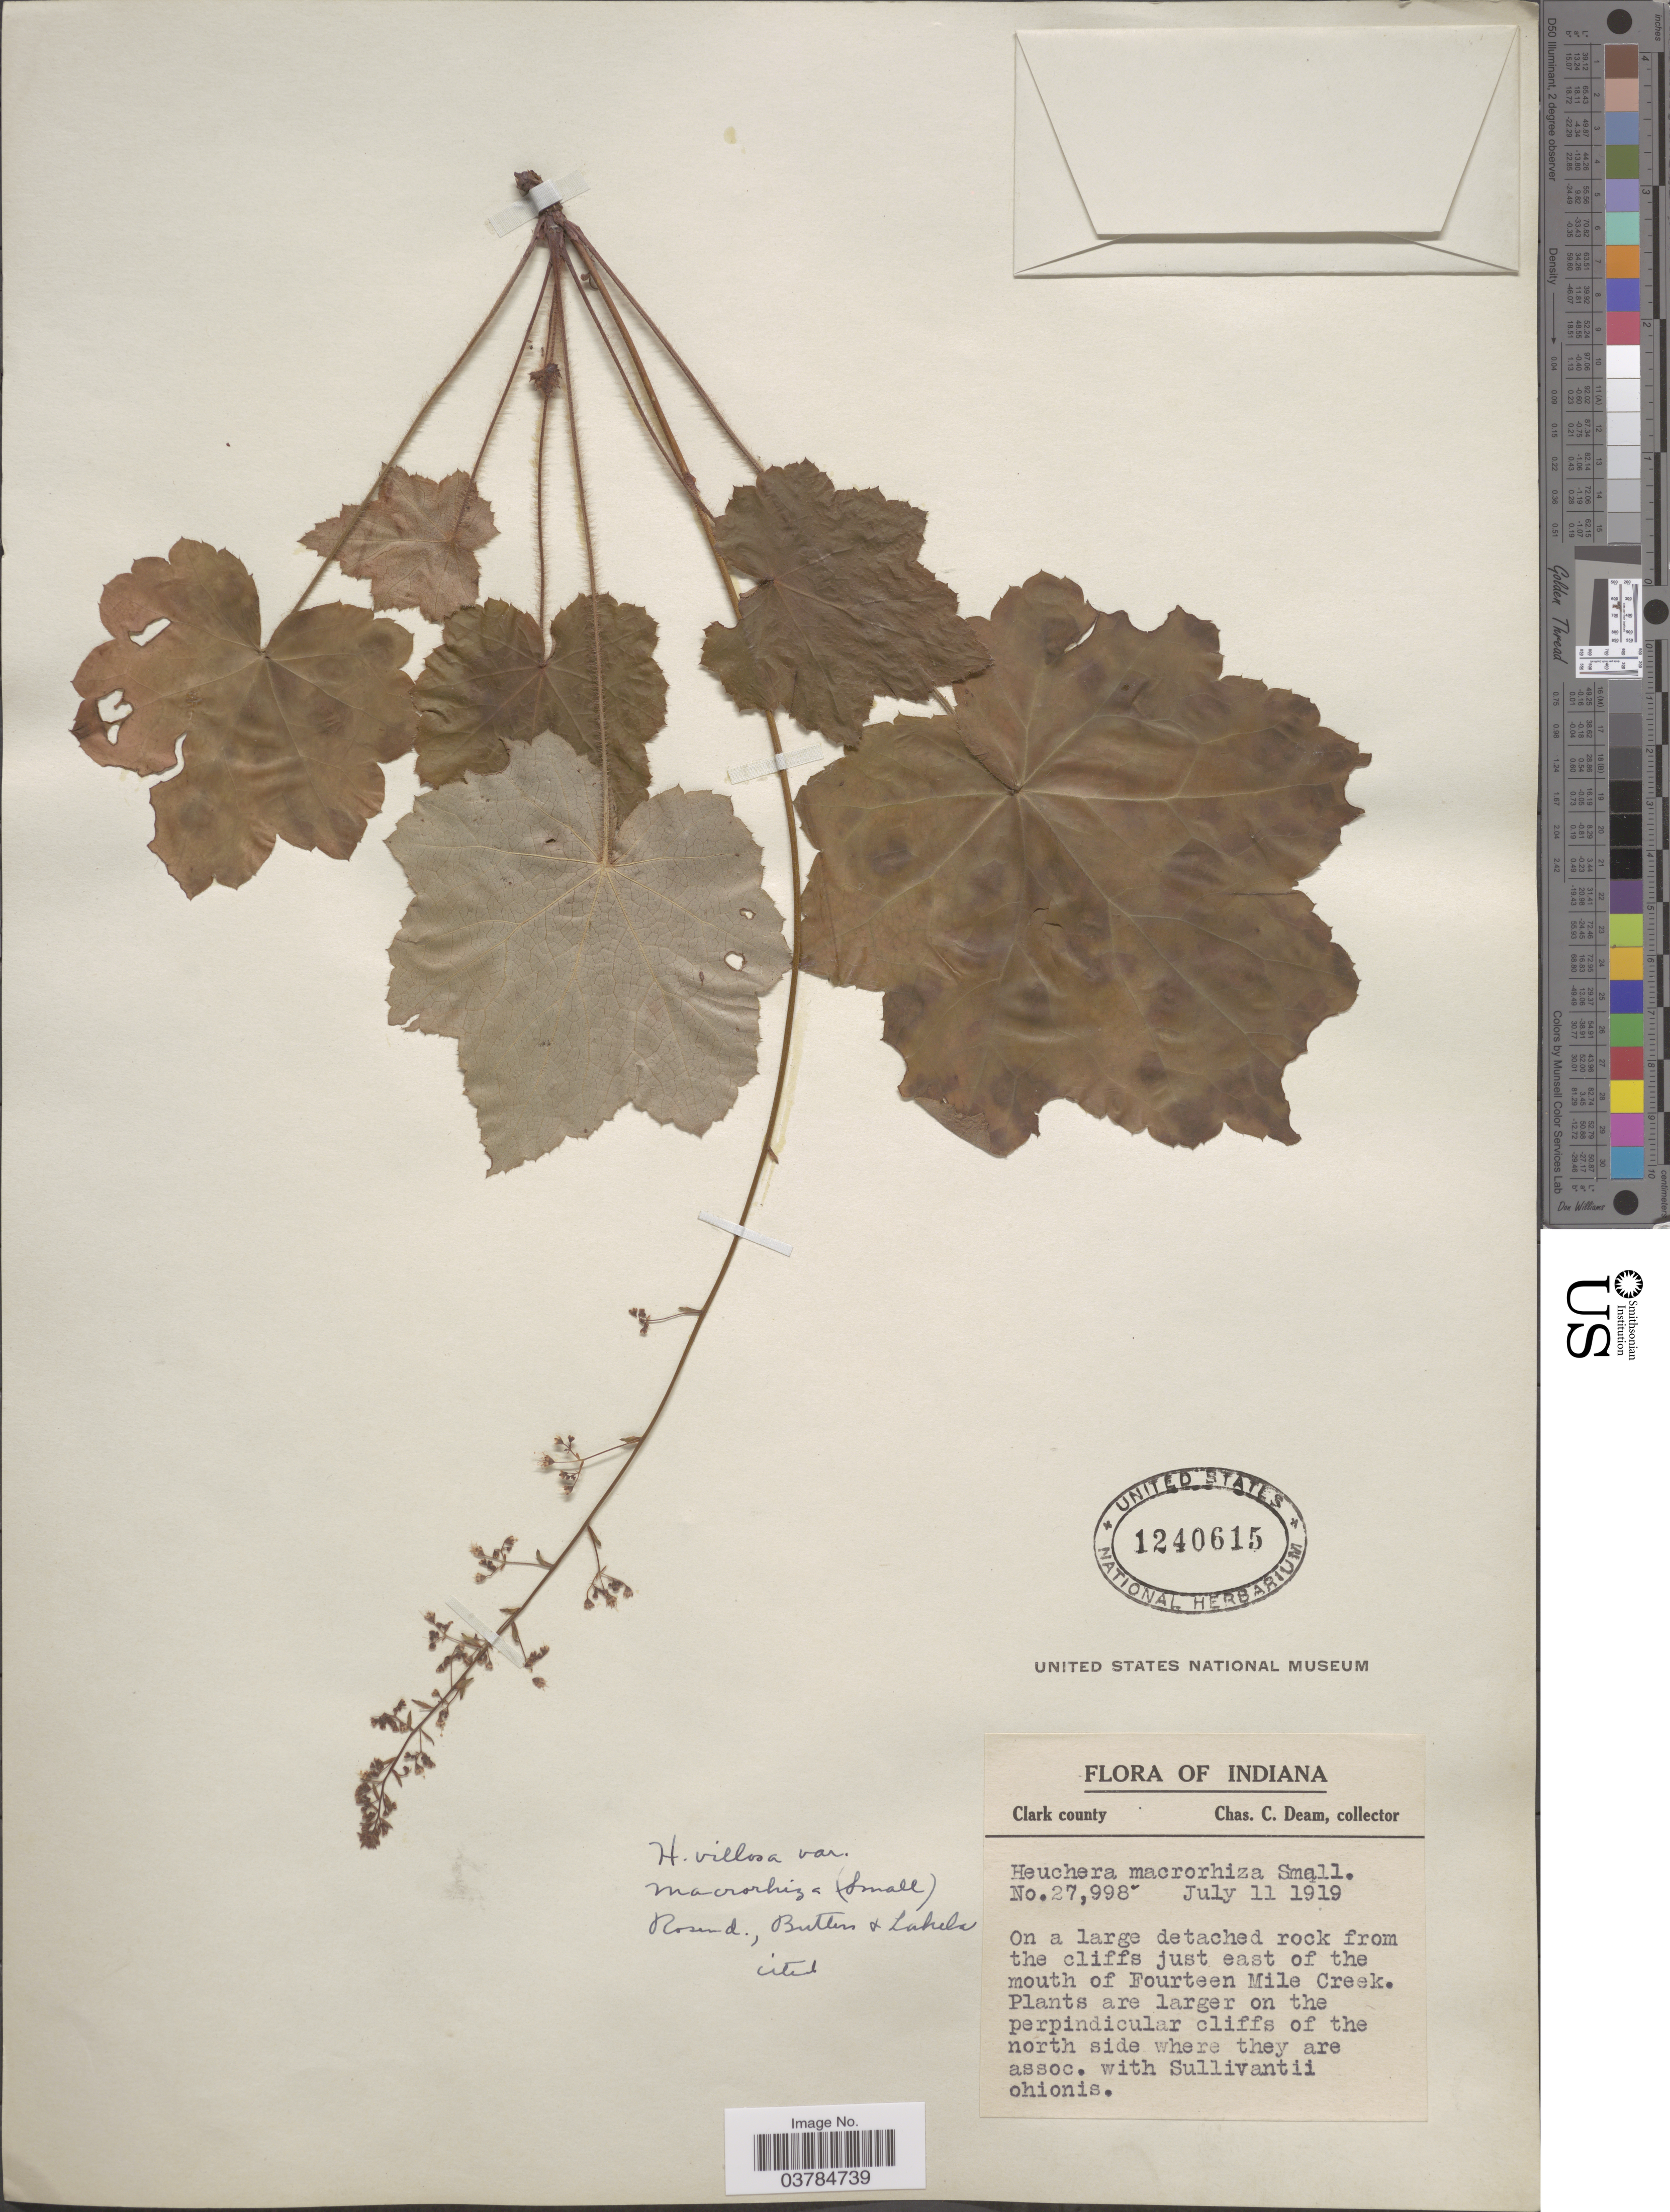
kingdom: Plantae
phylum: Tracheophyta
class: Magnoliopsida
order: Saxifragales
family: Saxifragaceae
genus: Heuchera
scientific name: Heuchera macrorhiza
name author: Small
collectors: C. C. Deam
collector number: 27998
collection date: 1919-07-11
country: United States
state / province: Indiana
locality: Clark county. On a large detaches rock from the cliffs just east of the mouth of Fourteen Mile Creek.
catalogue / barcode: US 1240615